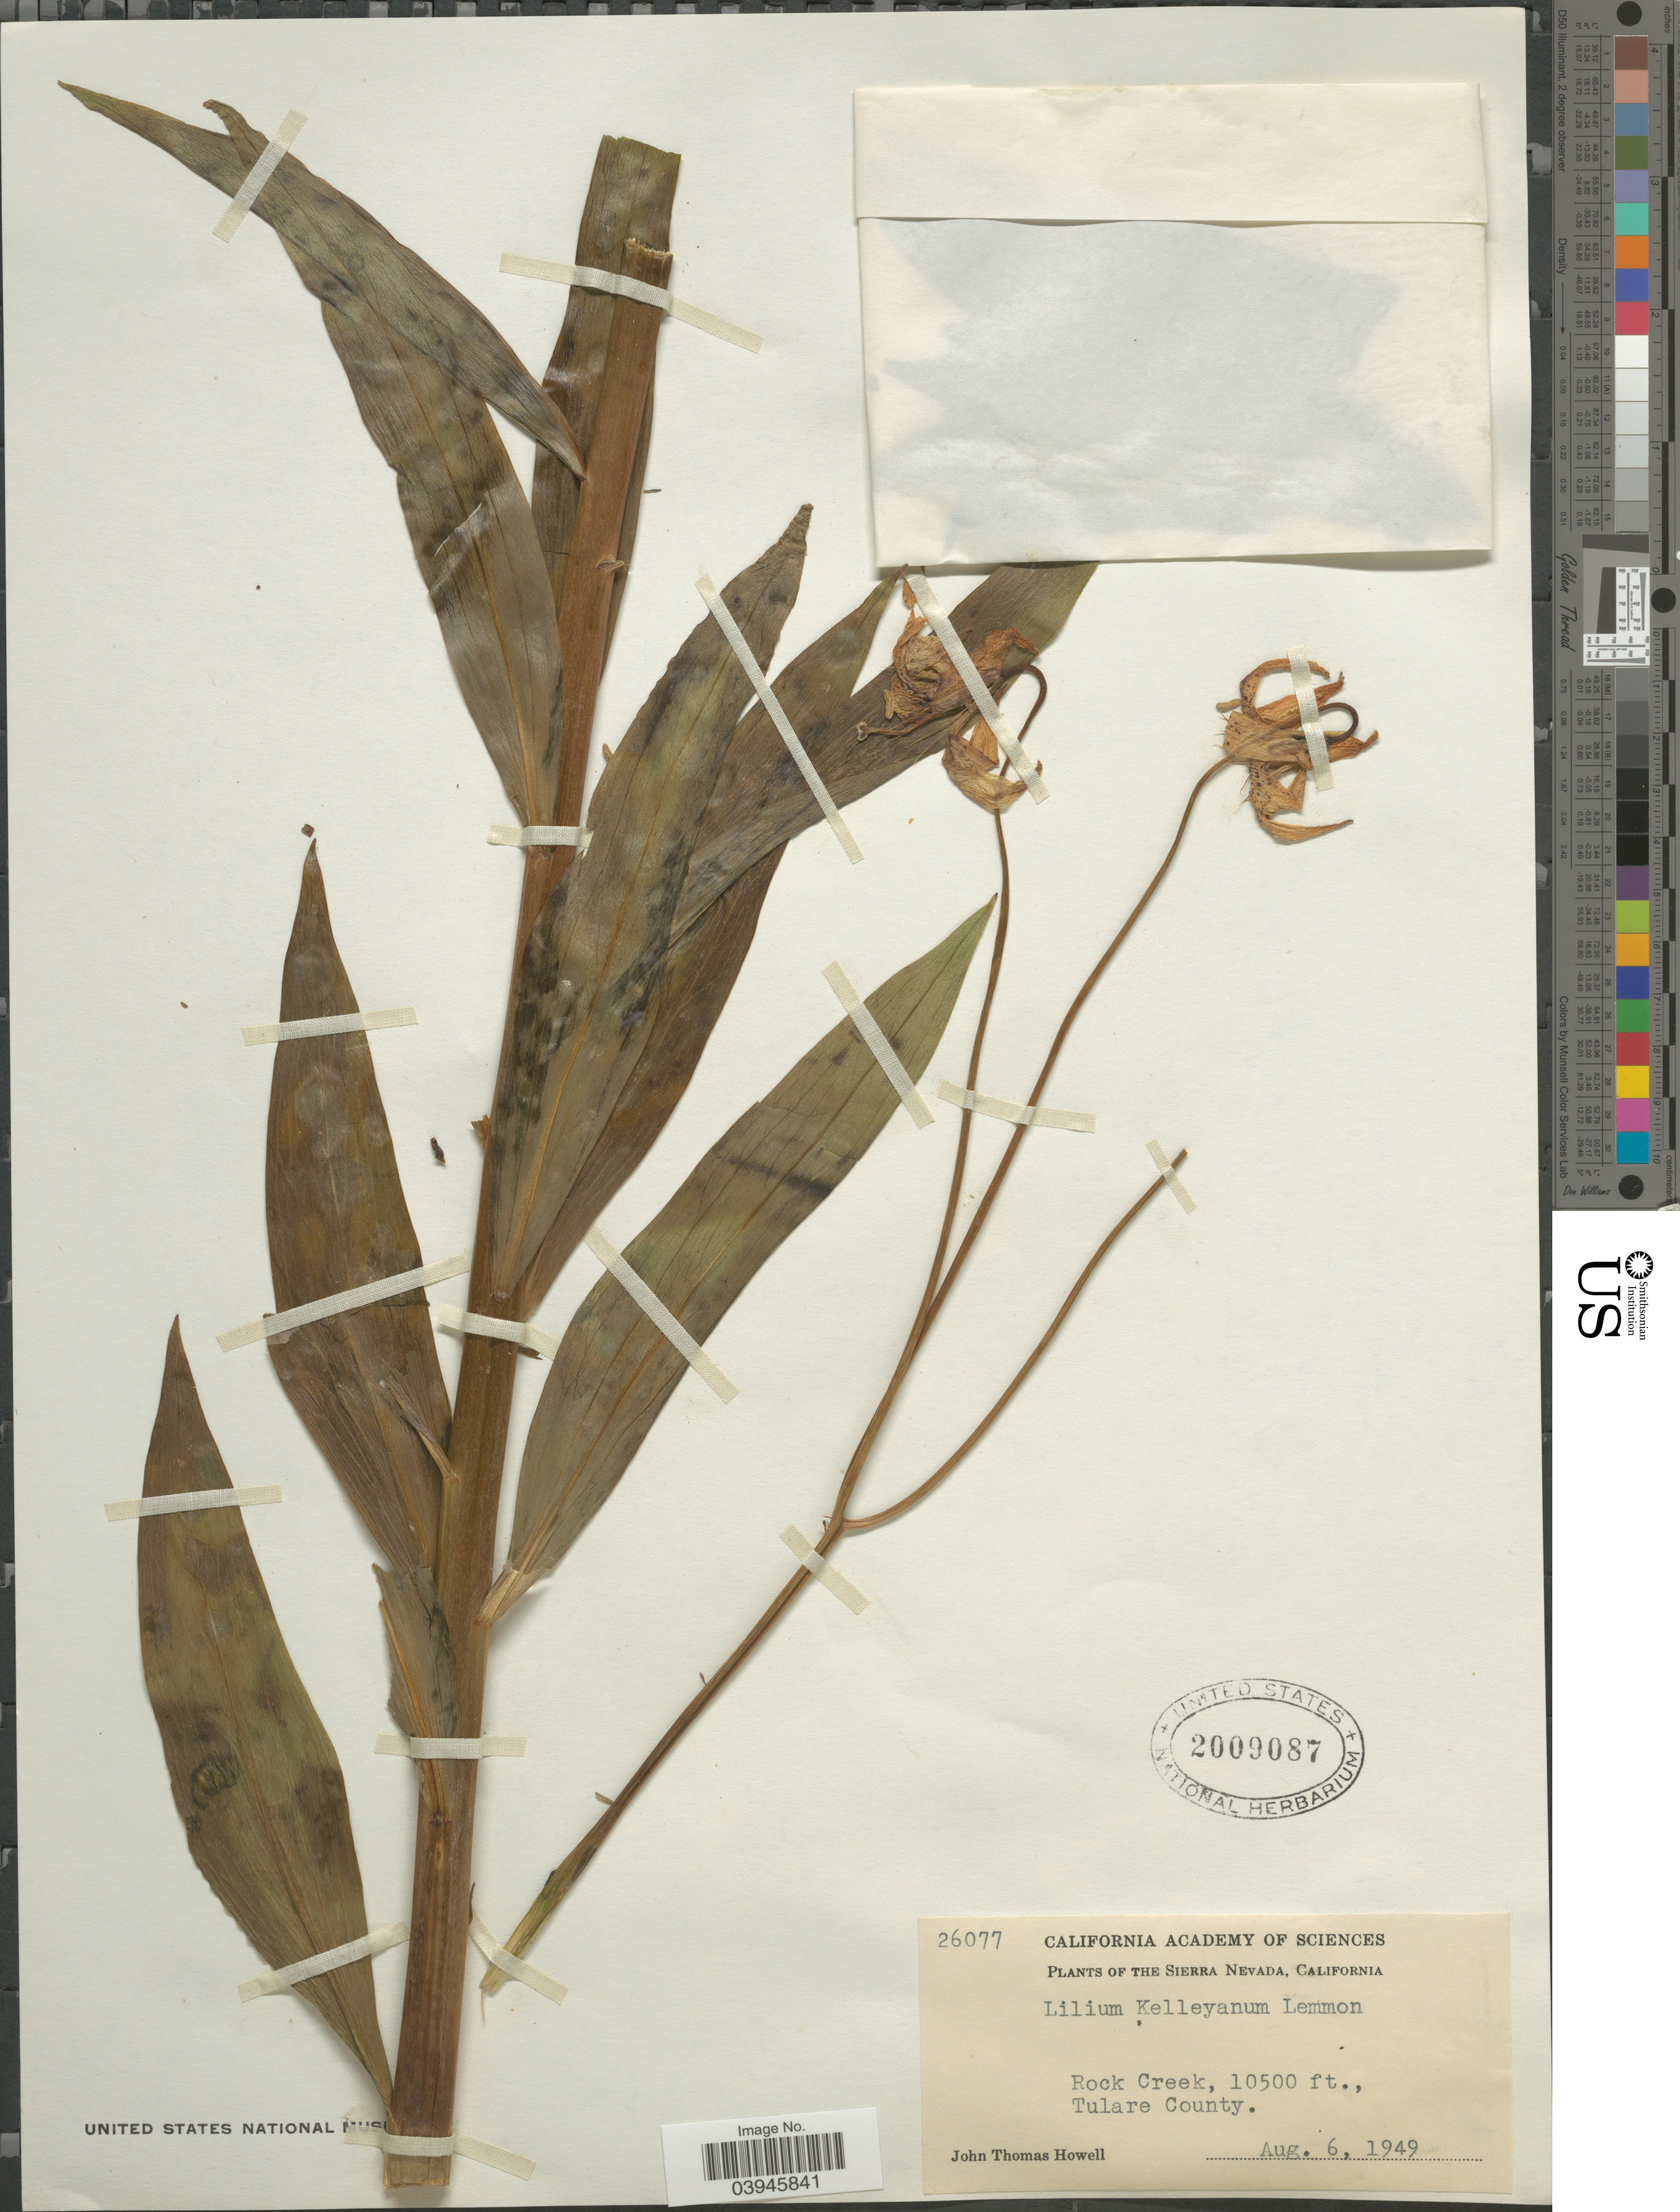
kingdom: Plantae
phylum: Tracheophyta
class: Liliopsida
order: Liliales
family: Liliaceae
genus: Lilium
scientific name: Lilium kelleyanum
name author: Lemmon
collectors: J. T. Howell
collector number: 26077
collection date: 1949-08-06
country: United States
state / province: California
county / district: Tulare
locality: The Sierra Nevada. Rock Creek, Tulare County.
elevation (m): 3200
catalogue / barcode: US 2009087